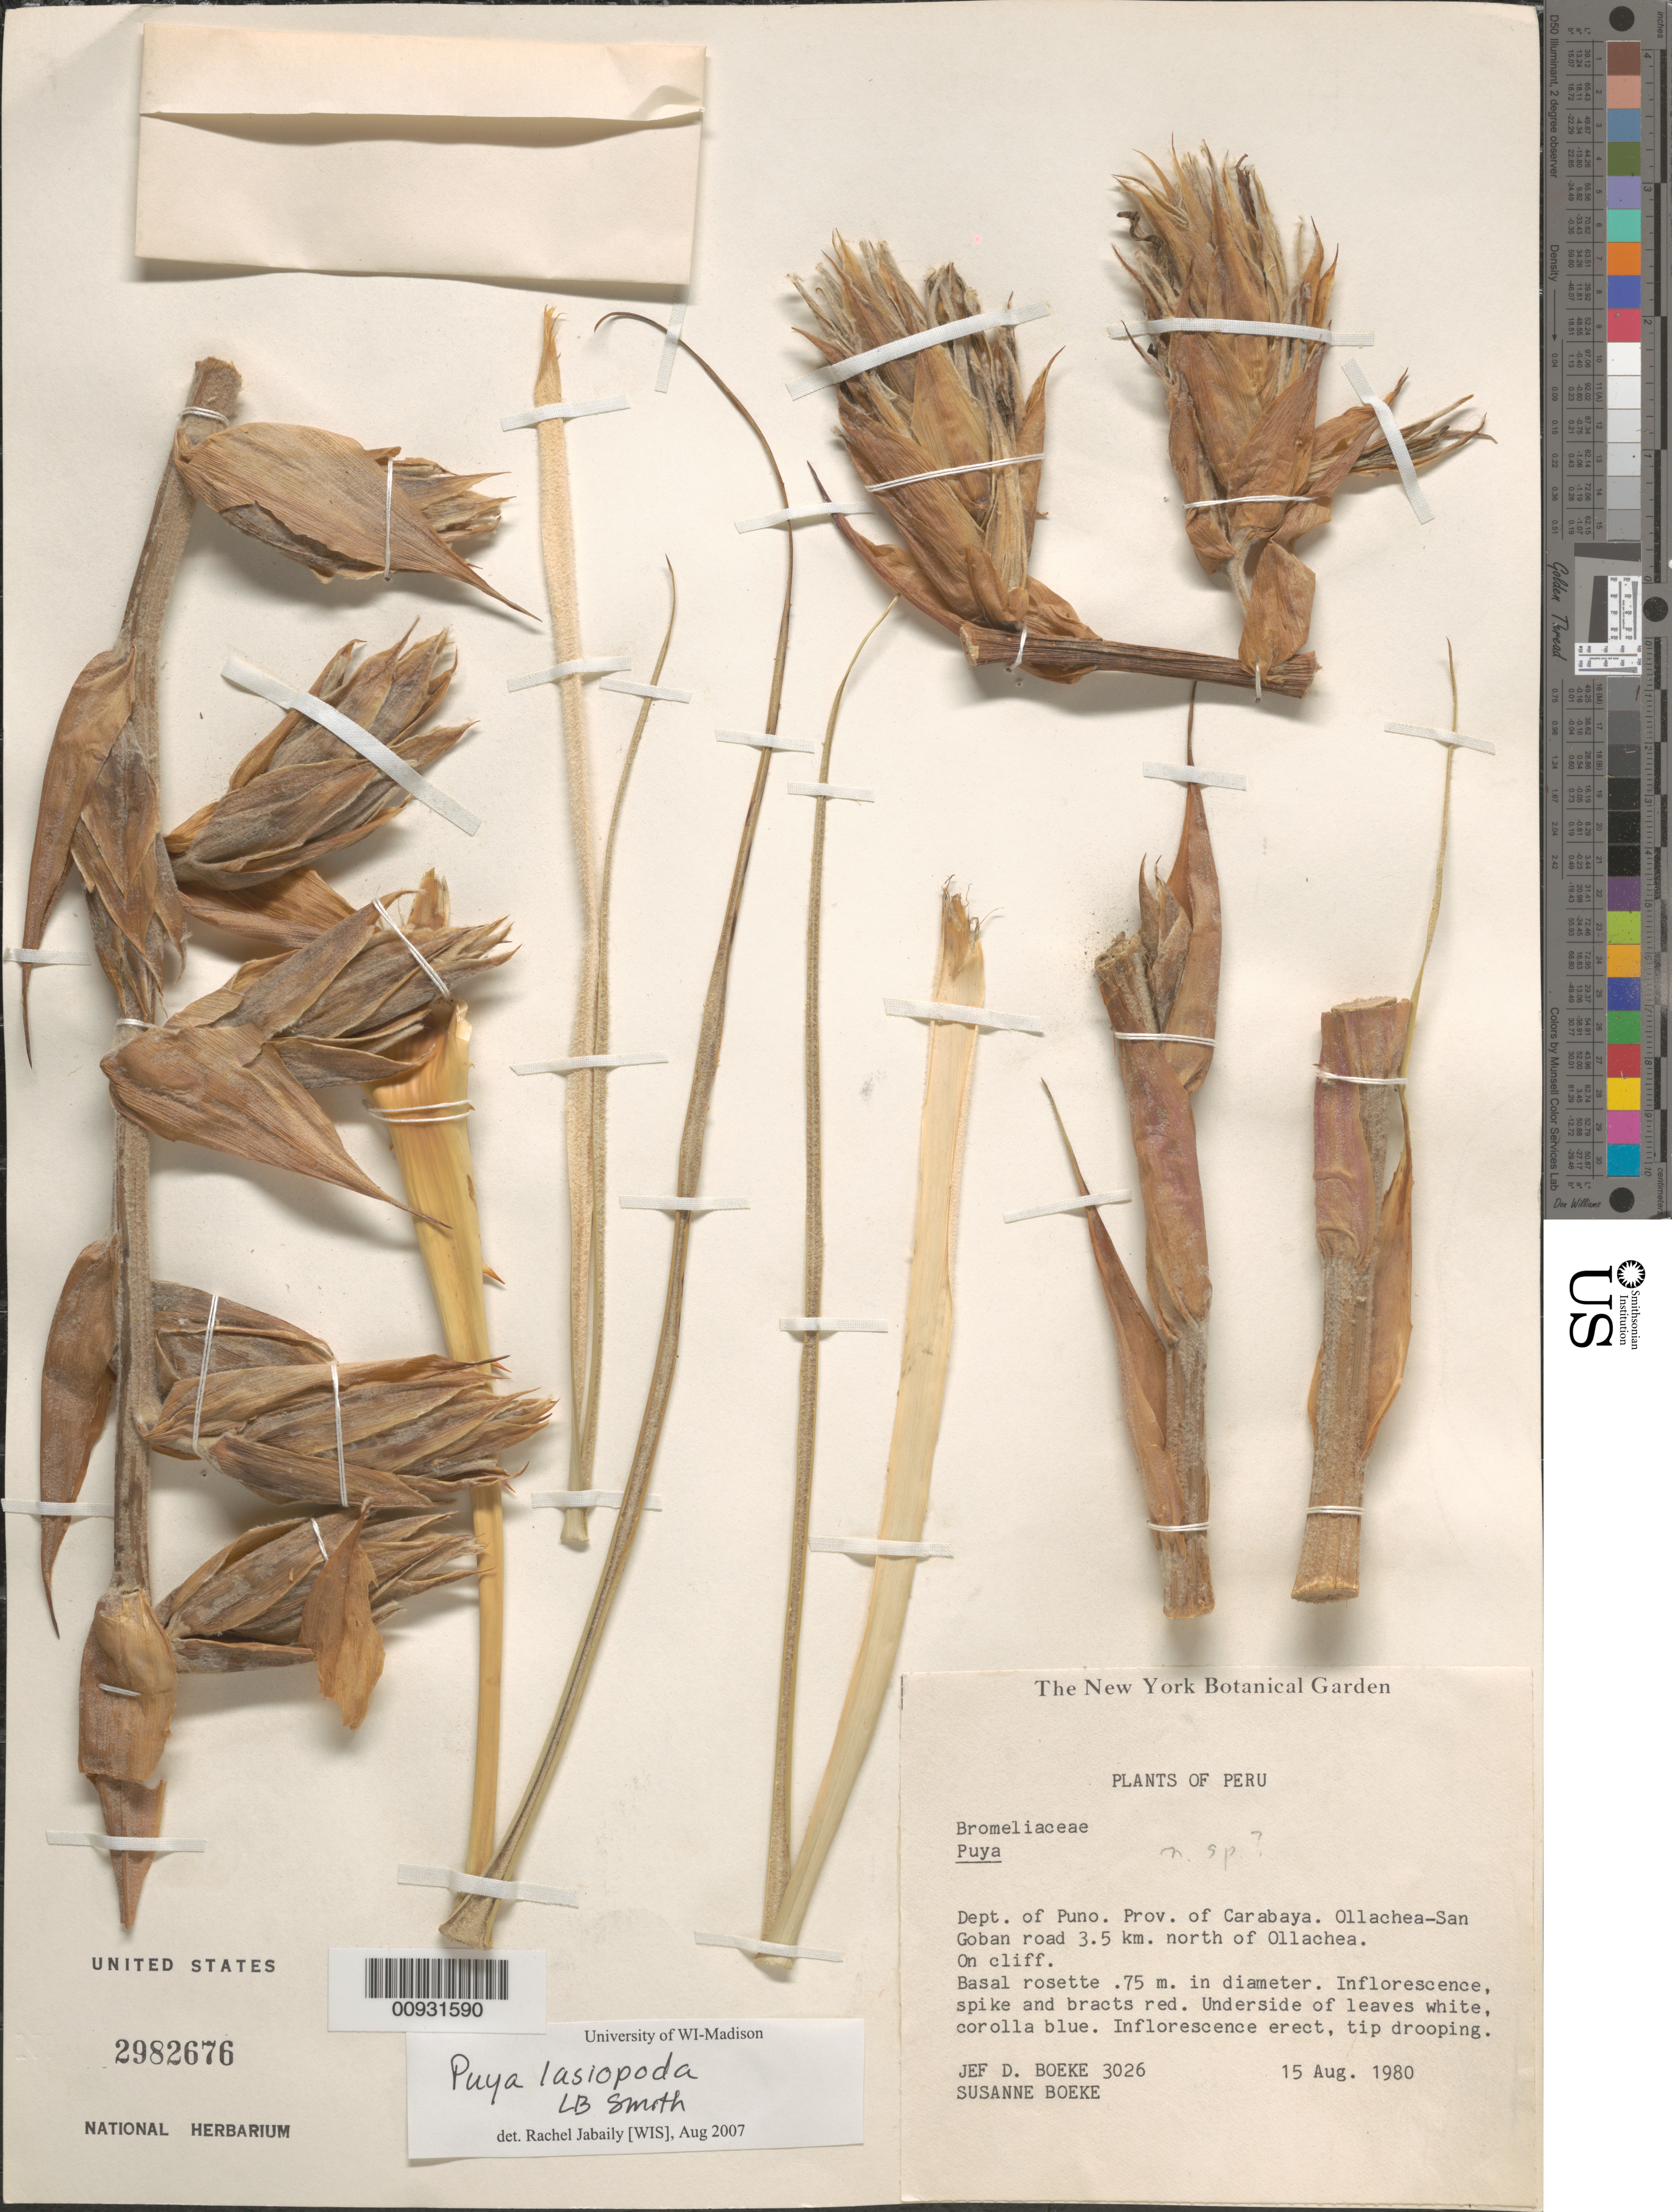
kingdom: Plantae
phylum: Tracheophyta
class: Liliopsida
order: Poales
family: Bromeliaceae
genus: Puya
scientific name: Puya lasiopoda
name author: L.B. Sm.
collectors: J. D. Boeke & S. Boeke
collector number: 3026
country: Peru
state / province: Puno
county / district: Carabaya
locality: Ollachea-San Goban road, N of Ollachea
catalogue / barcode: US 2982676